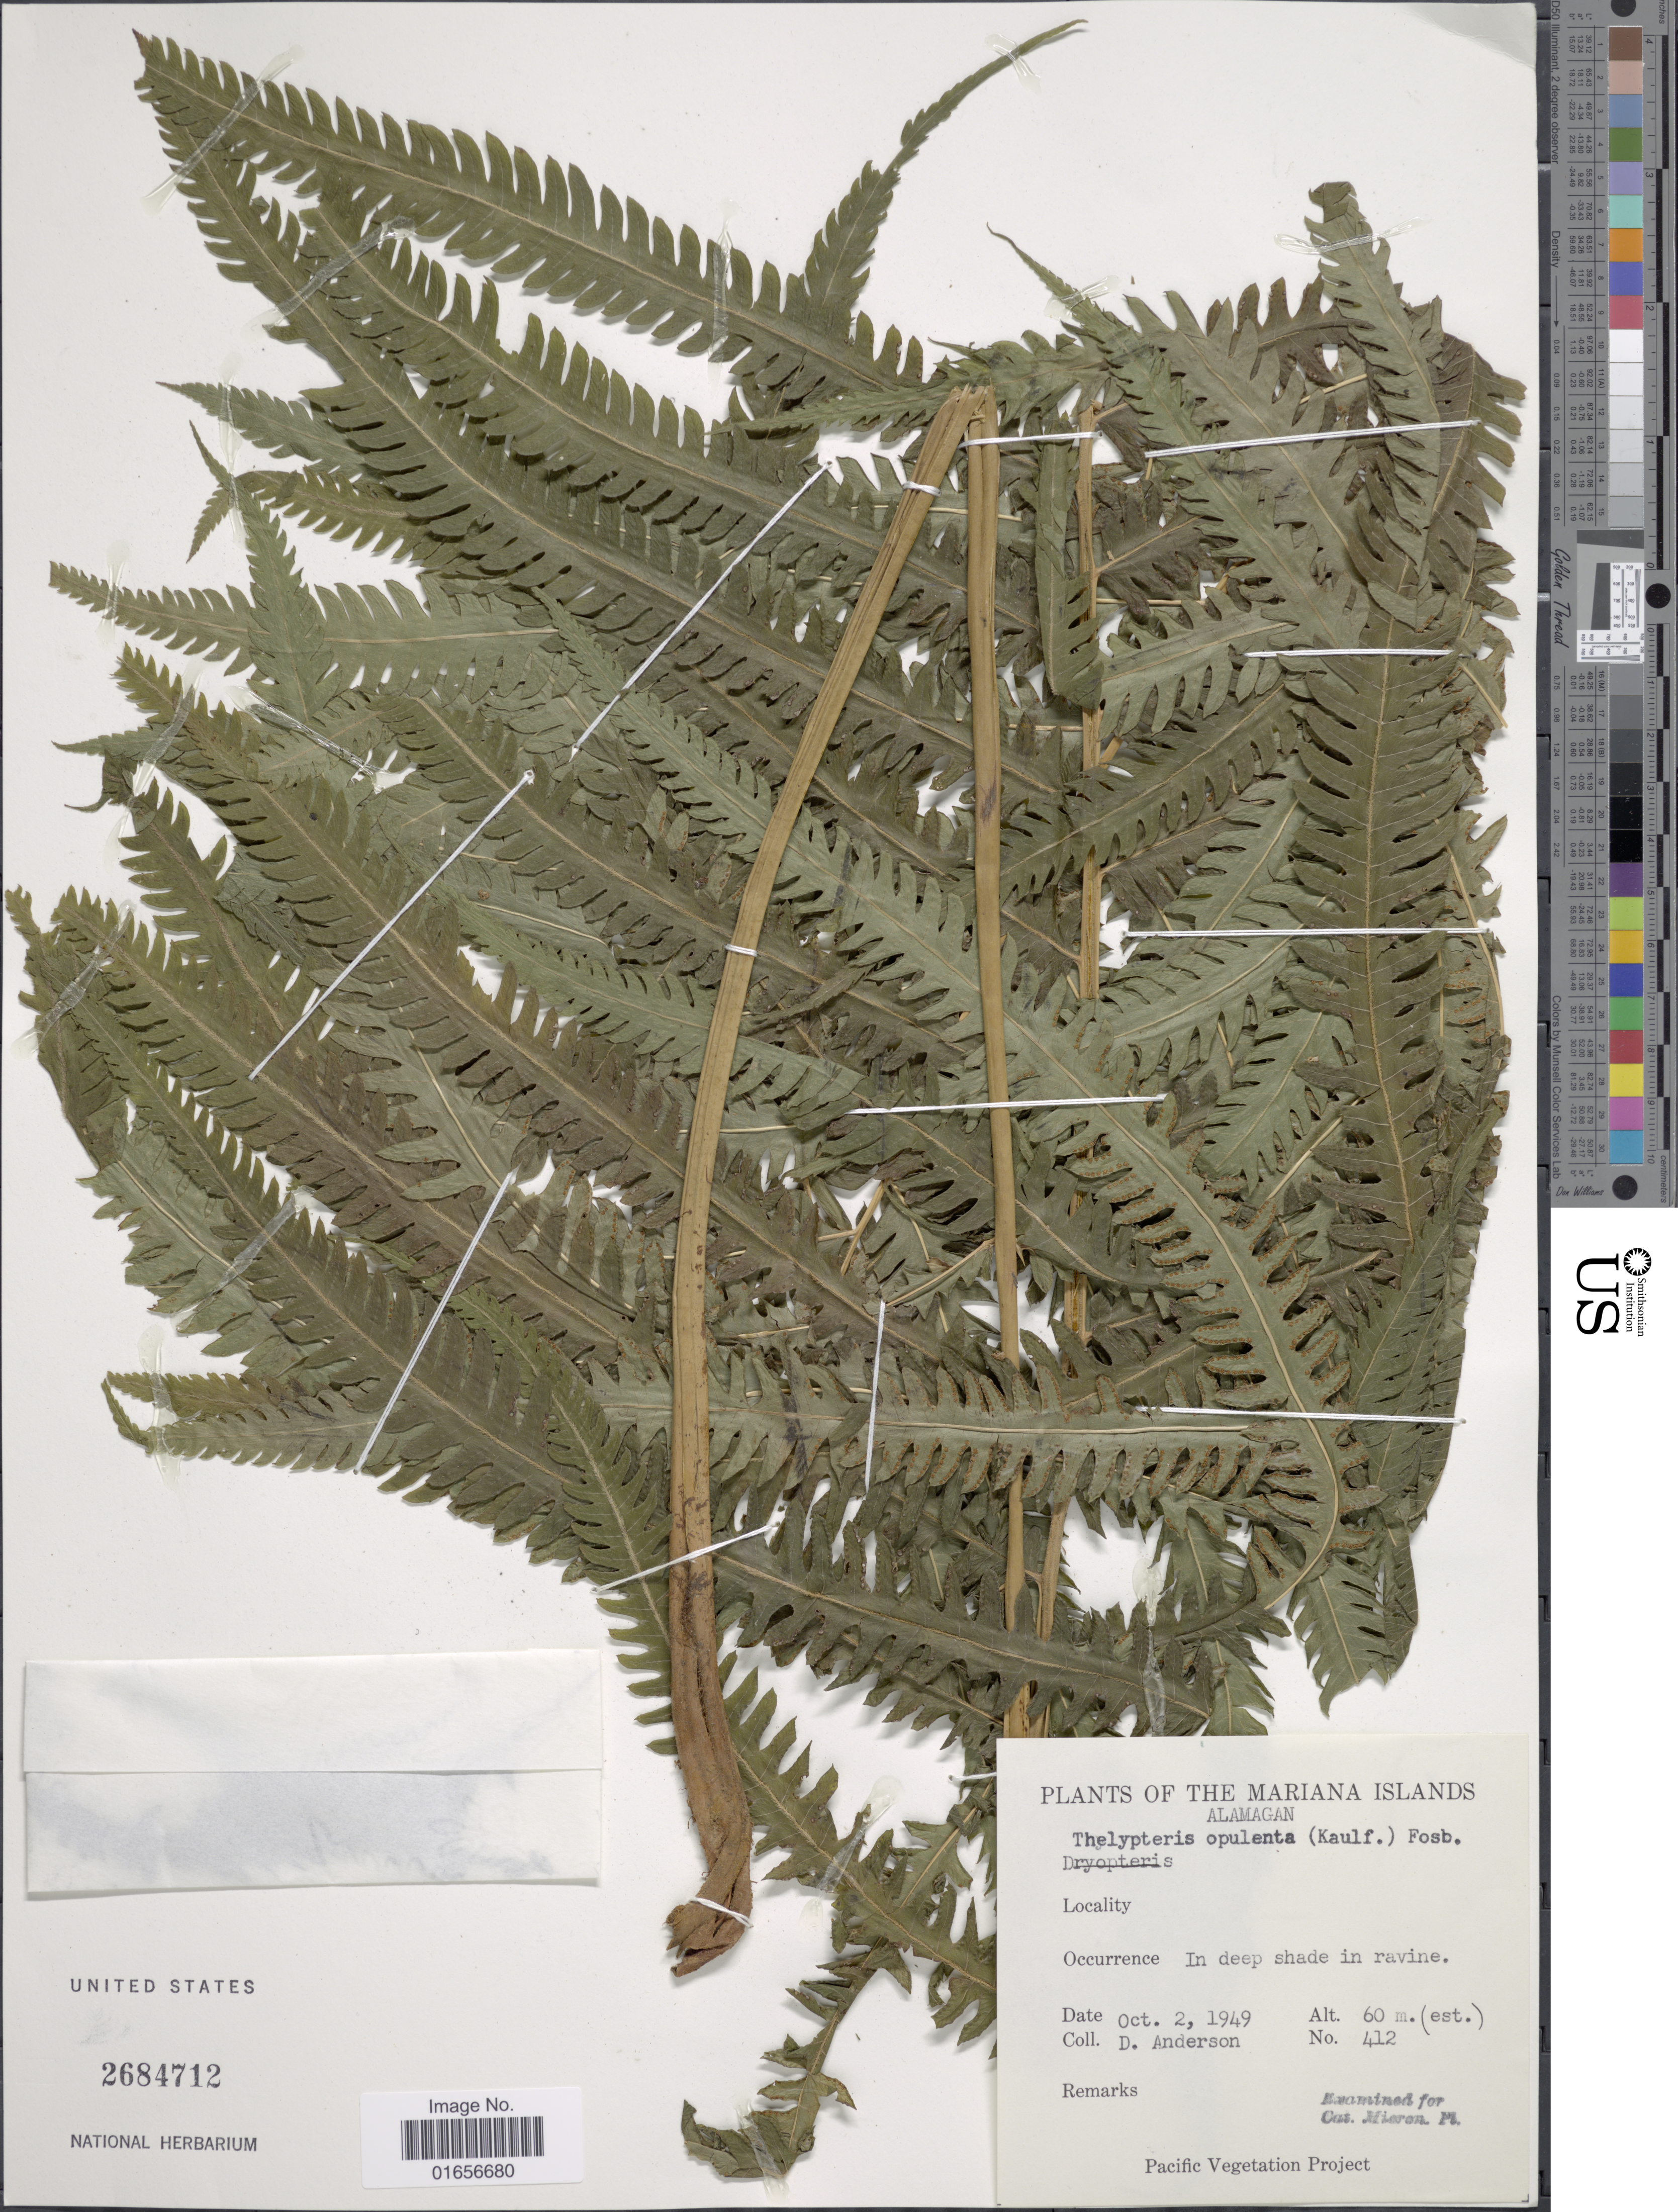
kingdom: Plantae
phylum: Tracheophyta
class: Polypodiopsida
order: Polypodiales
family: Thelypteridaceae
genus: Amphineuron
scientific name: Amphineuron opulentum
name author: (Kaulf.) Holttum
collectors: D. Anderson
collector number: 412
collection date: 1949-10-02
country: Northern Mariana Islands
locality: The Mariana Islands, Alamagan.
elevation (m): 60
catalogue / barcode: US 2684712